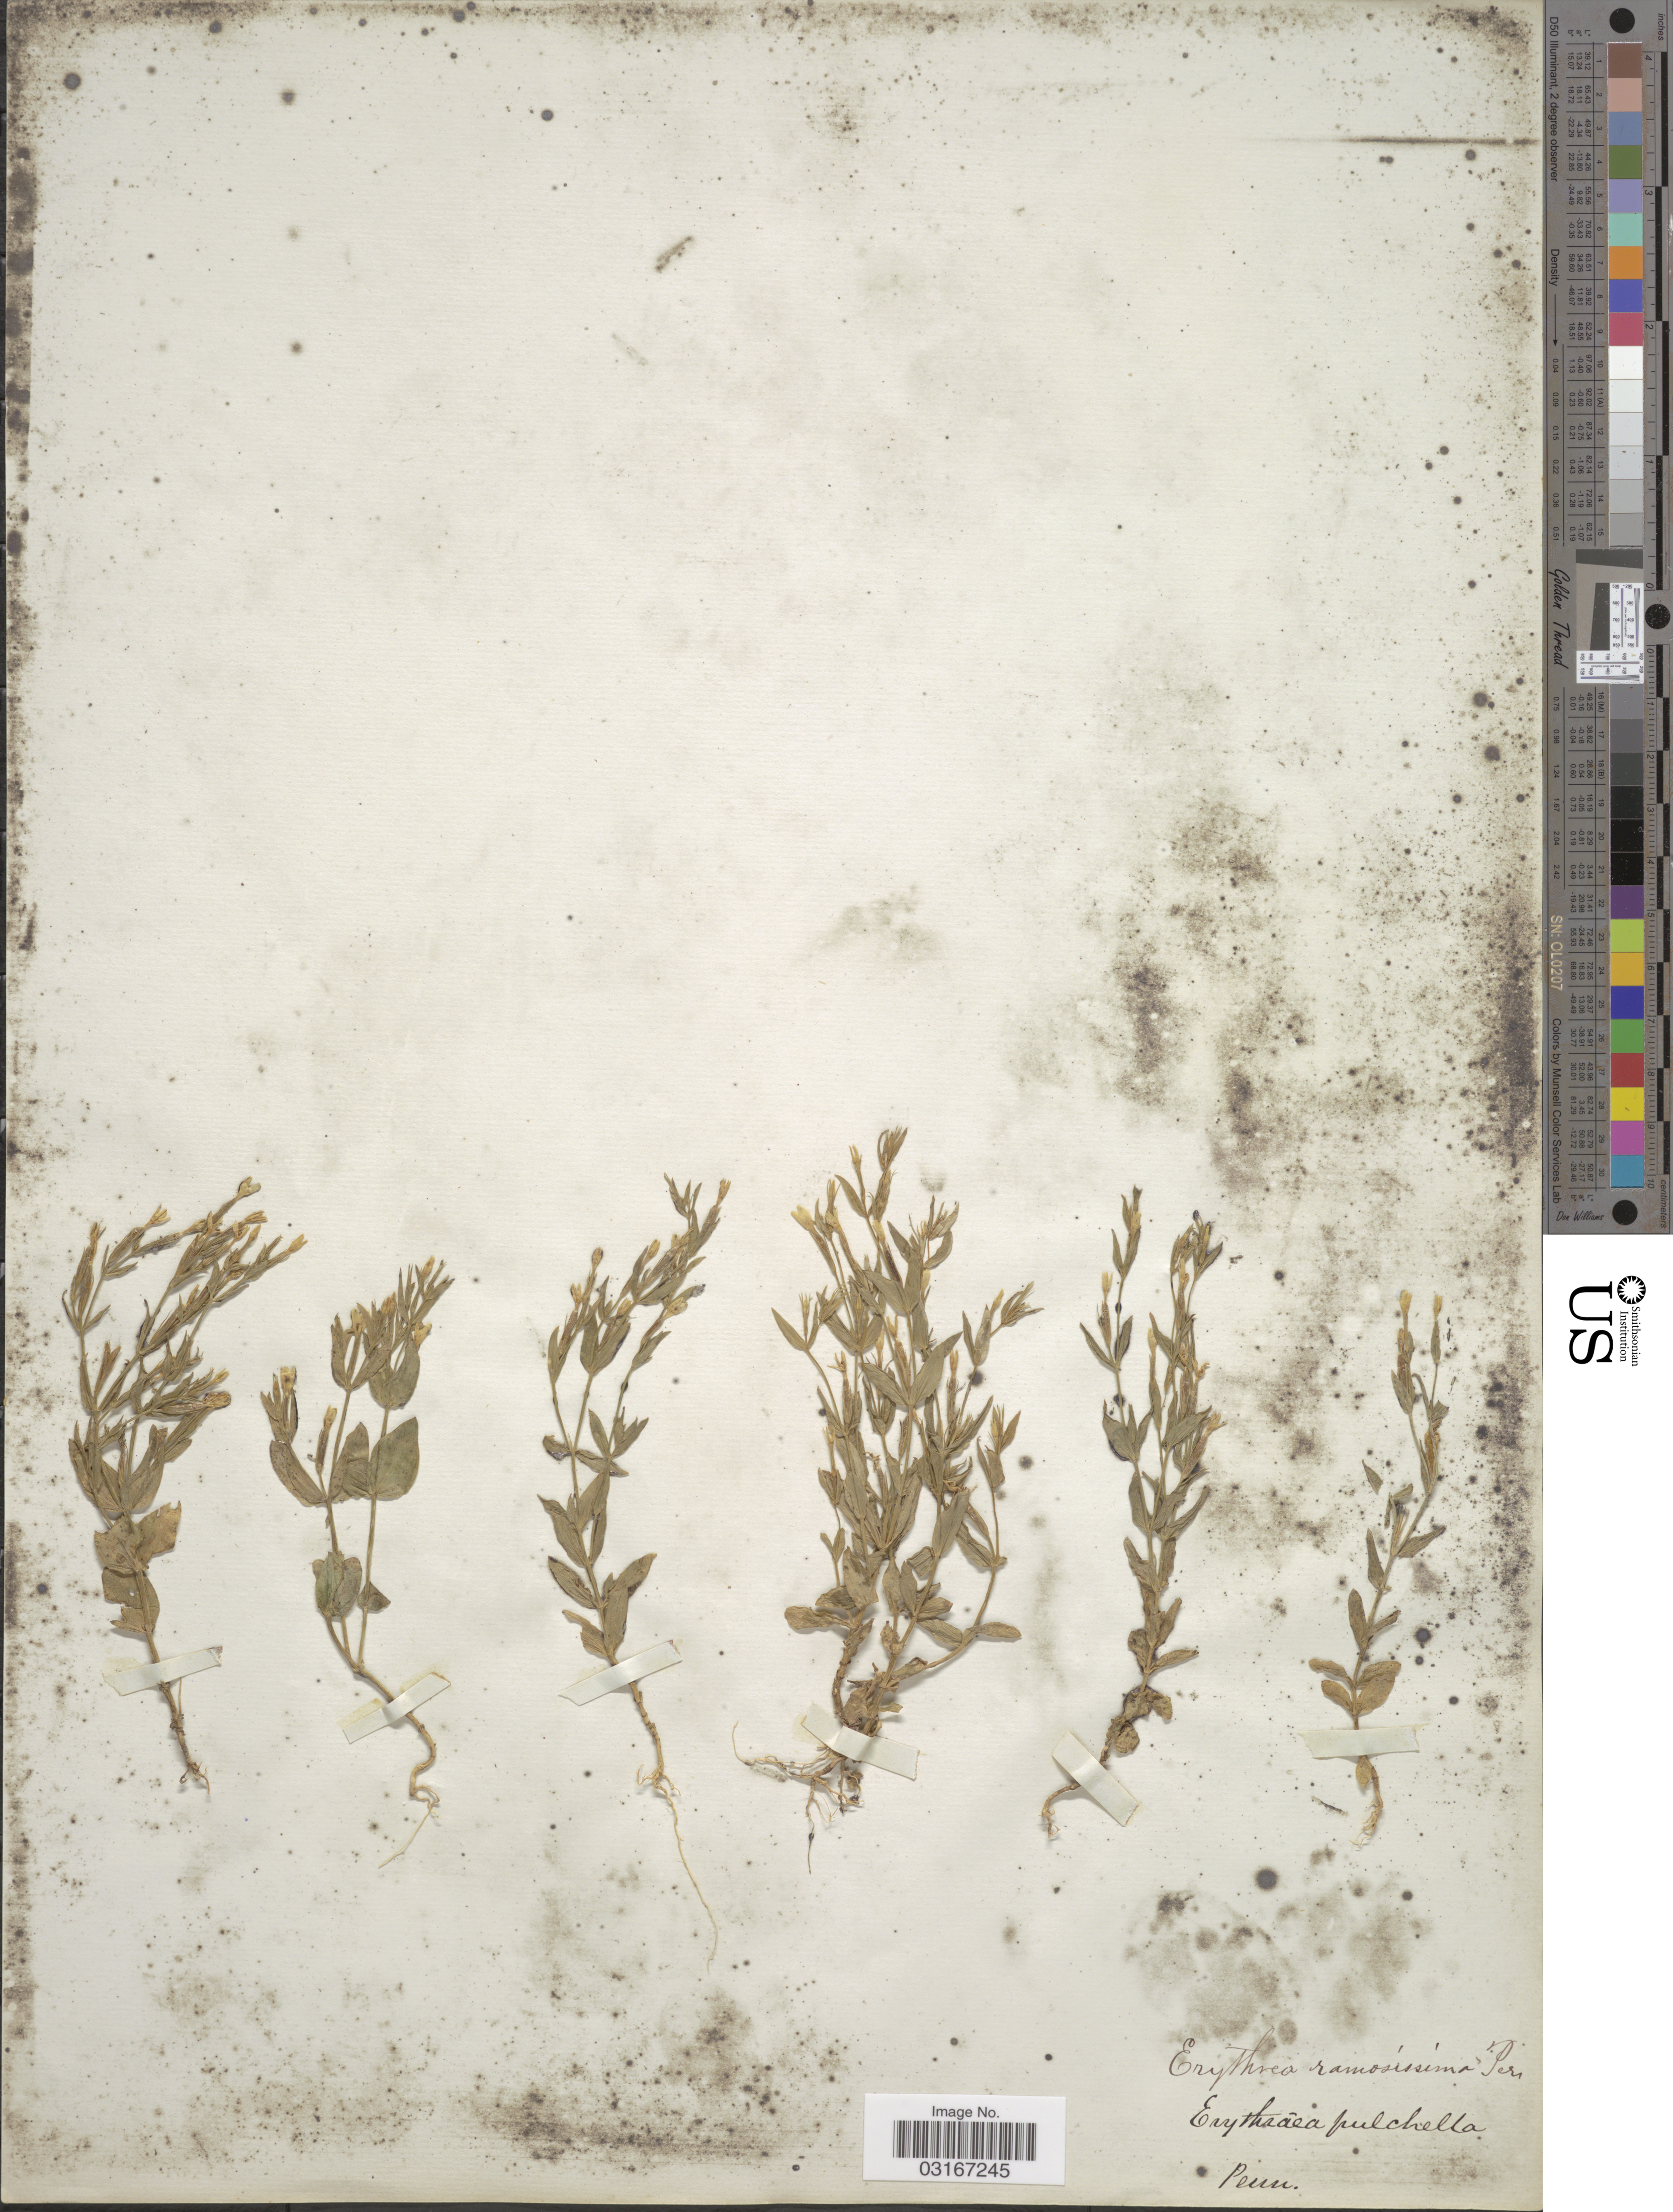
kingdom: Plantae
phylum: Tracheophyta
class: Magnoliopsida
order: Gentianales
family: Gentianaceae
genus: Centaurium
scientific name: Centaurium pulchellum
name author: (Sw.) Druce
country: United States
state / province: Pennsylvania